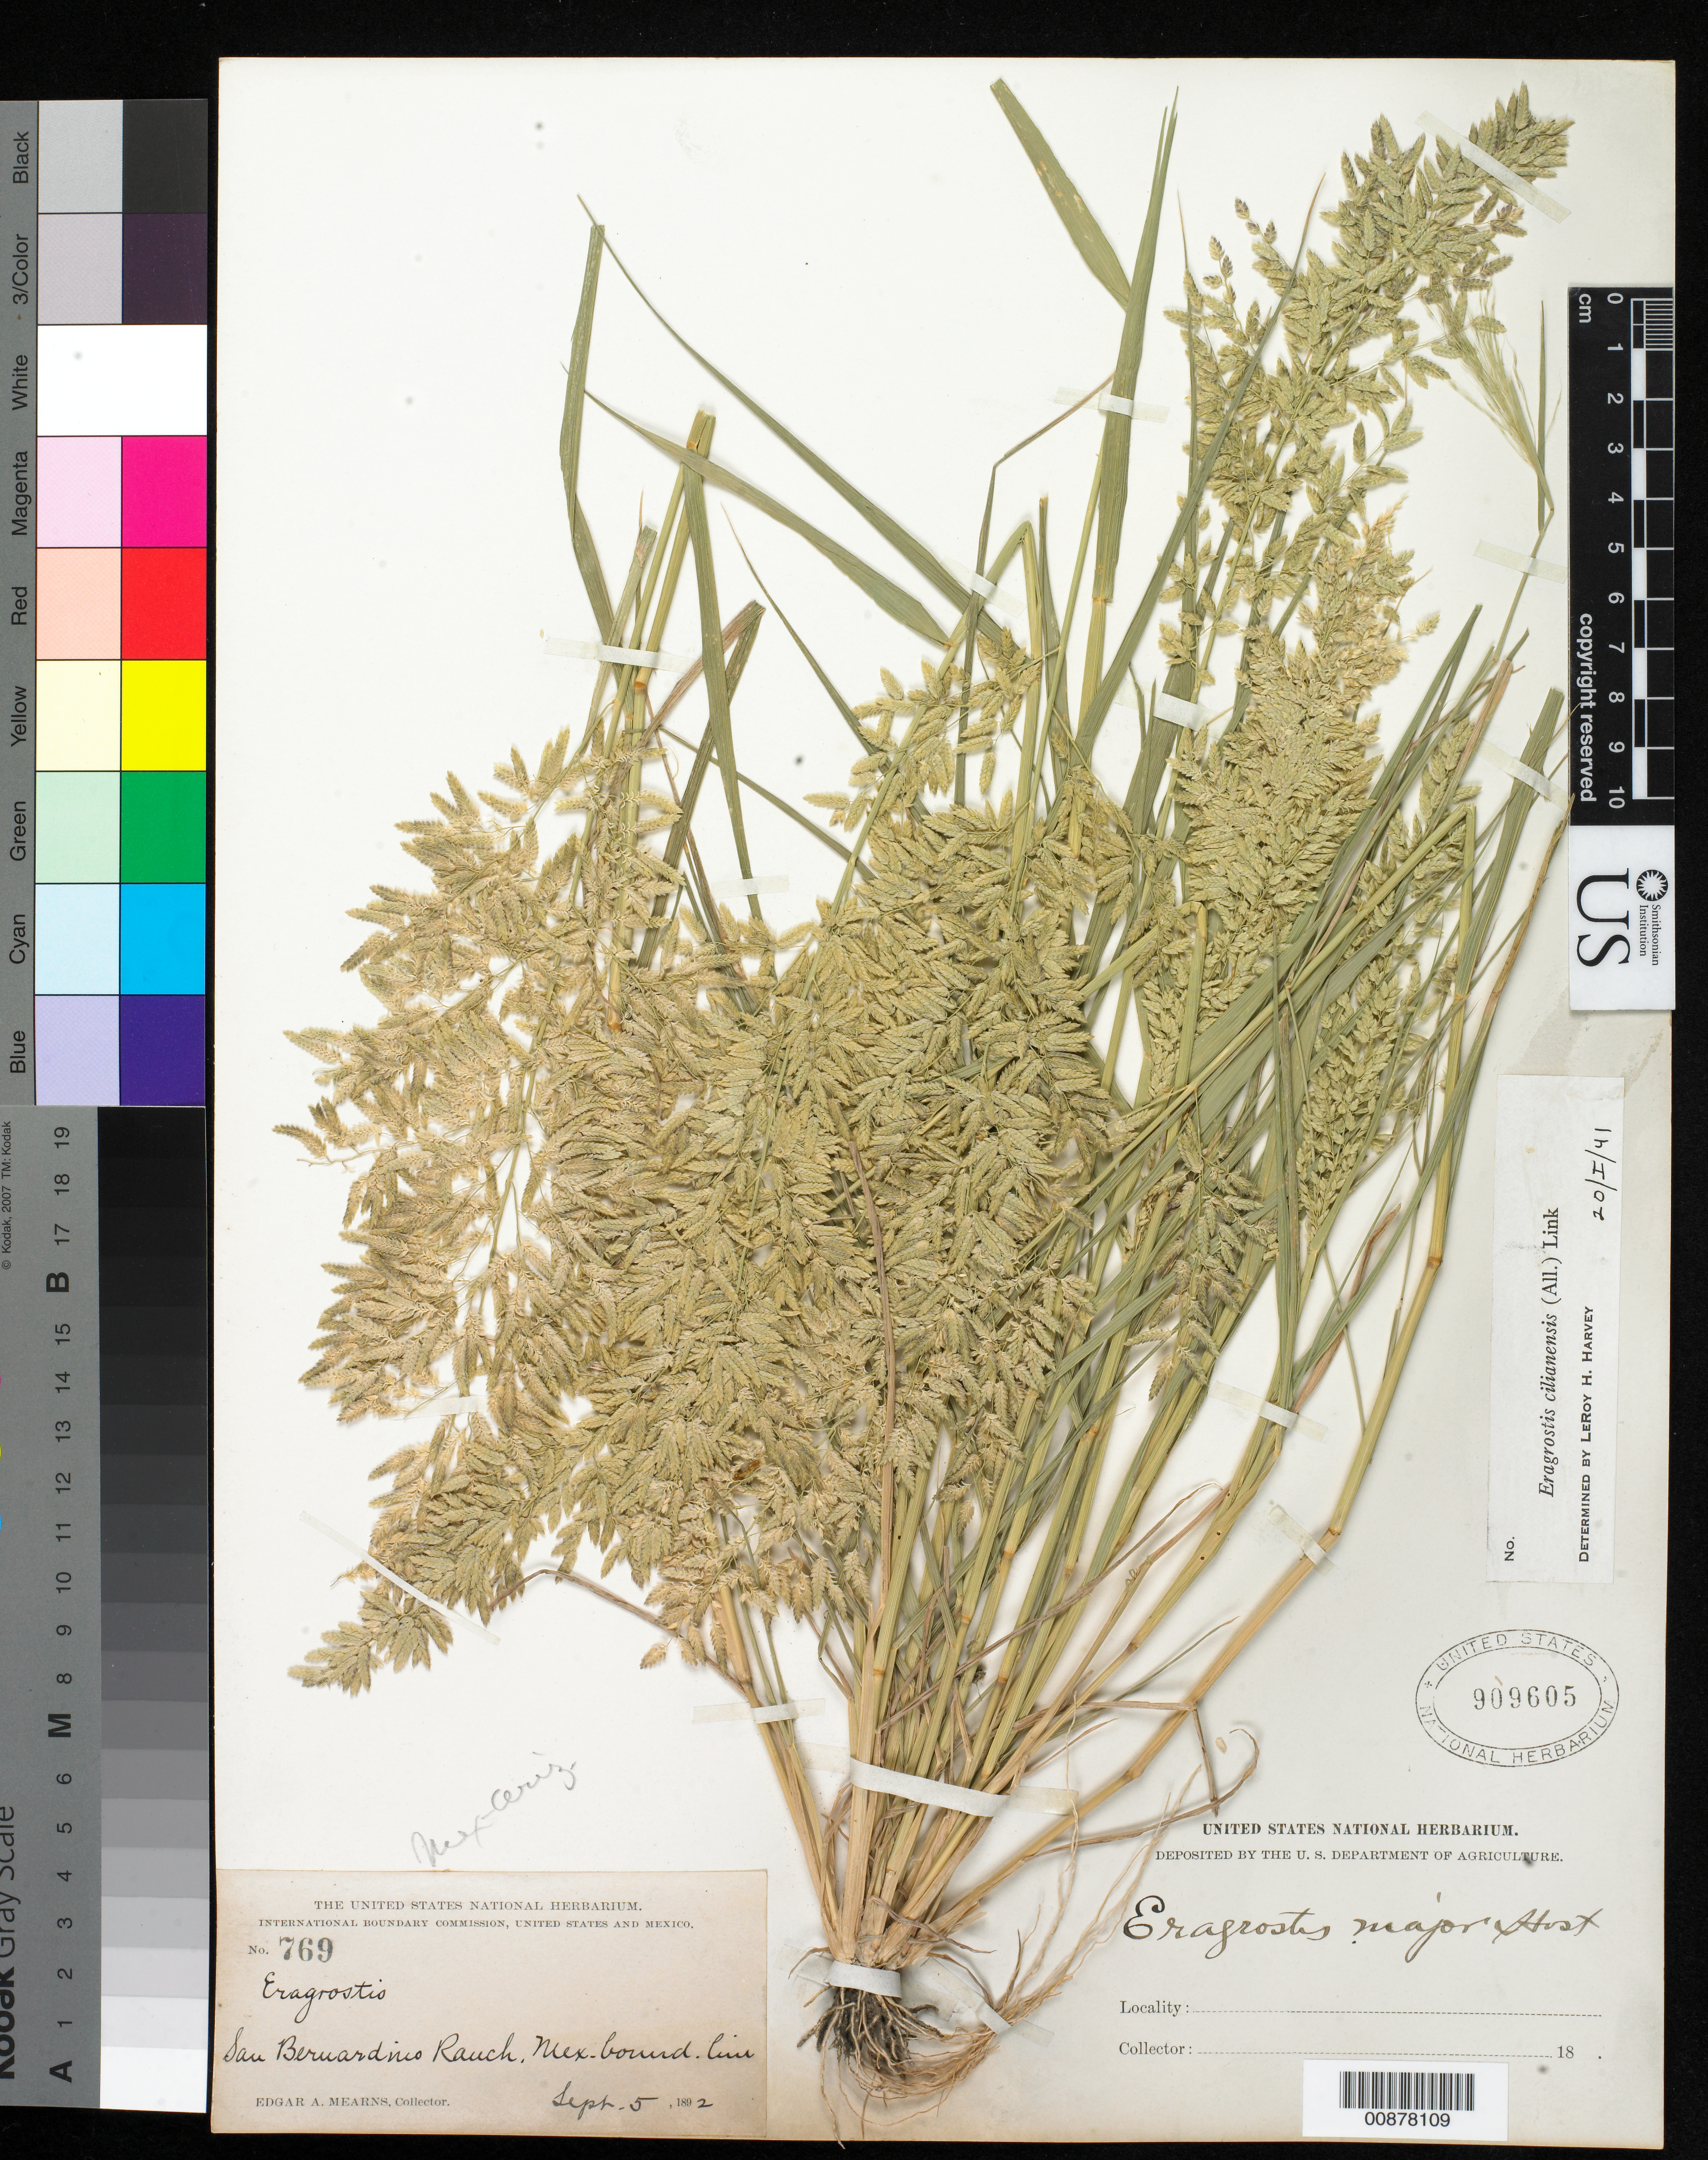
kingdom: Plantae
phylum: Tracheophyta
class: Liliopsida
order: Poales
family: Poaceae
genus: Eragrostis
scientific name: Eragrostis cilianensis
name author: (Bellardi) Vignolo ex Janch.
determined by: Harvey, L. H.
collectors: E. A. Mearns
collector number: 769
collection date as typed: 05 Sep 1892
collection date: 1892-09-05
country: United States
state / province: Arizona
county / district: Cochise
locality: San Bernardino Ranch, Mexican Boundary Line.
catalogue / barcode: US 909605